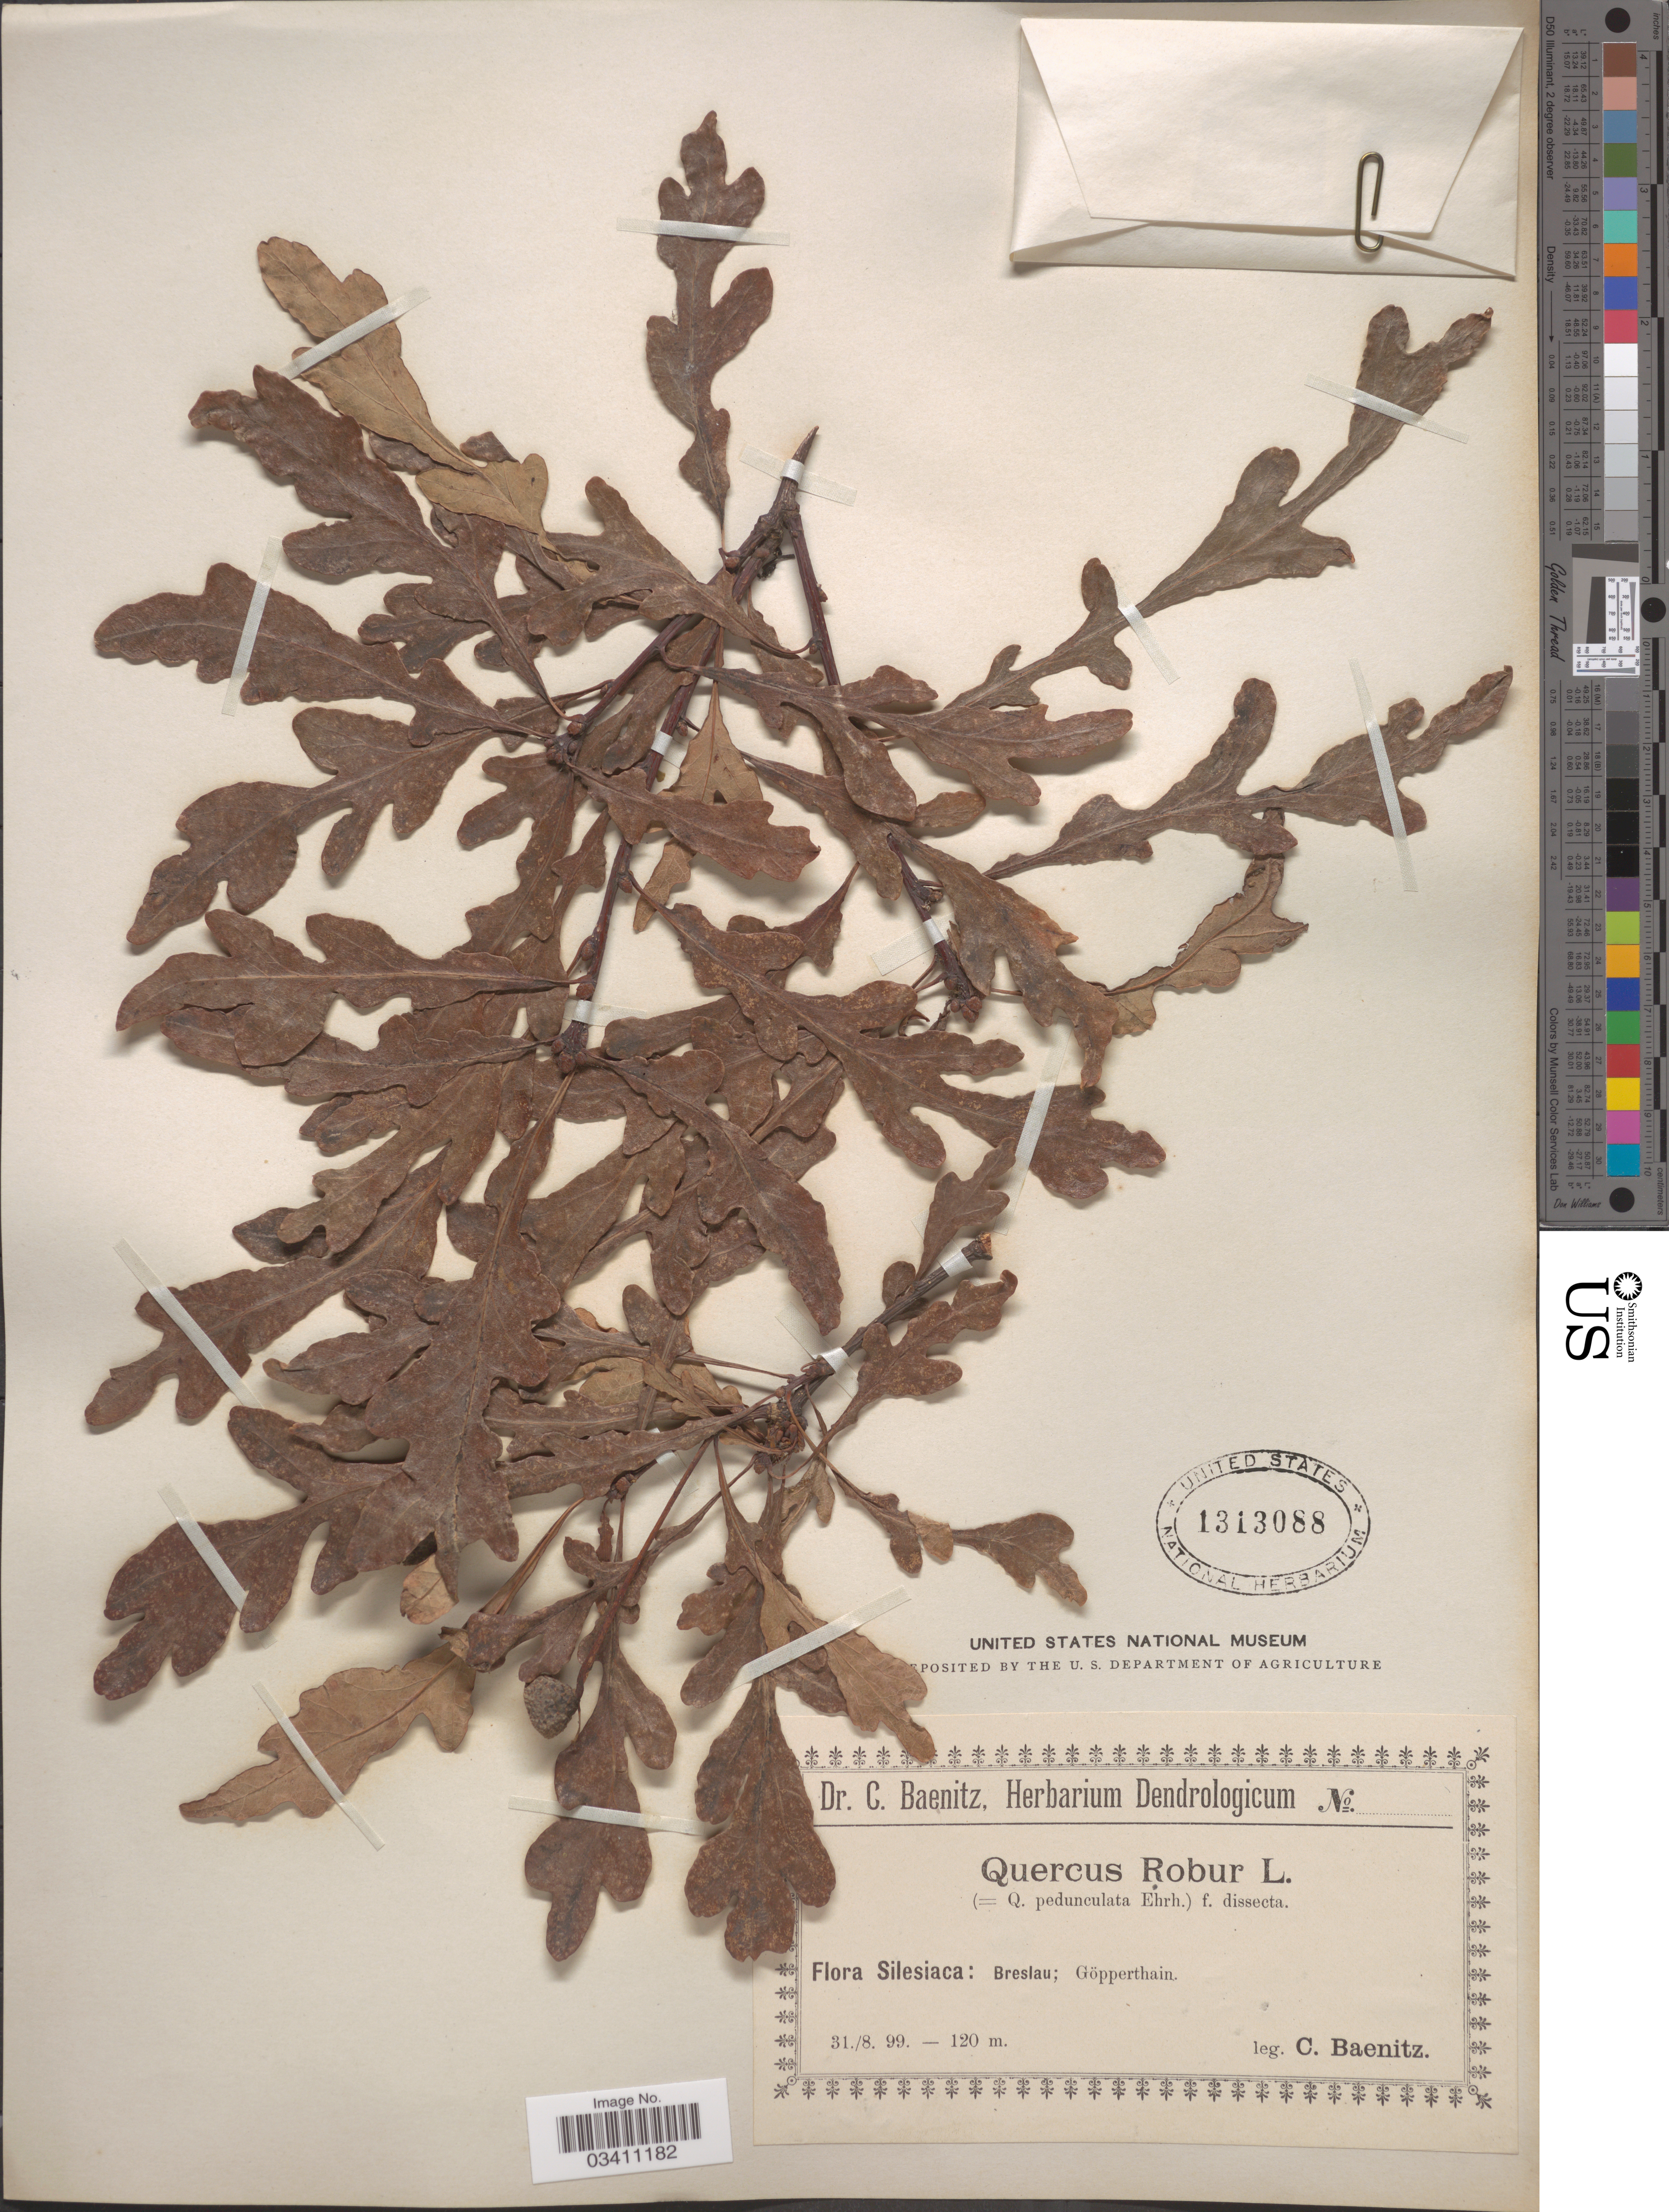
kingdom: Plantae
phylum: Tracheophyta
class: Magnoliopsida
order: Fagales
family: Fagaceae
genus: Quercus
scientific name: Quercus robur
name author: L.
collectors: C. G. Baenitz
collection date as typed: Transcribed d/m/y: 31/8/99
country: Poland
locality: Silesiaca: Breslau; Göpperthain.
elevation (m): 120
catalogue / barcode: US 1313088